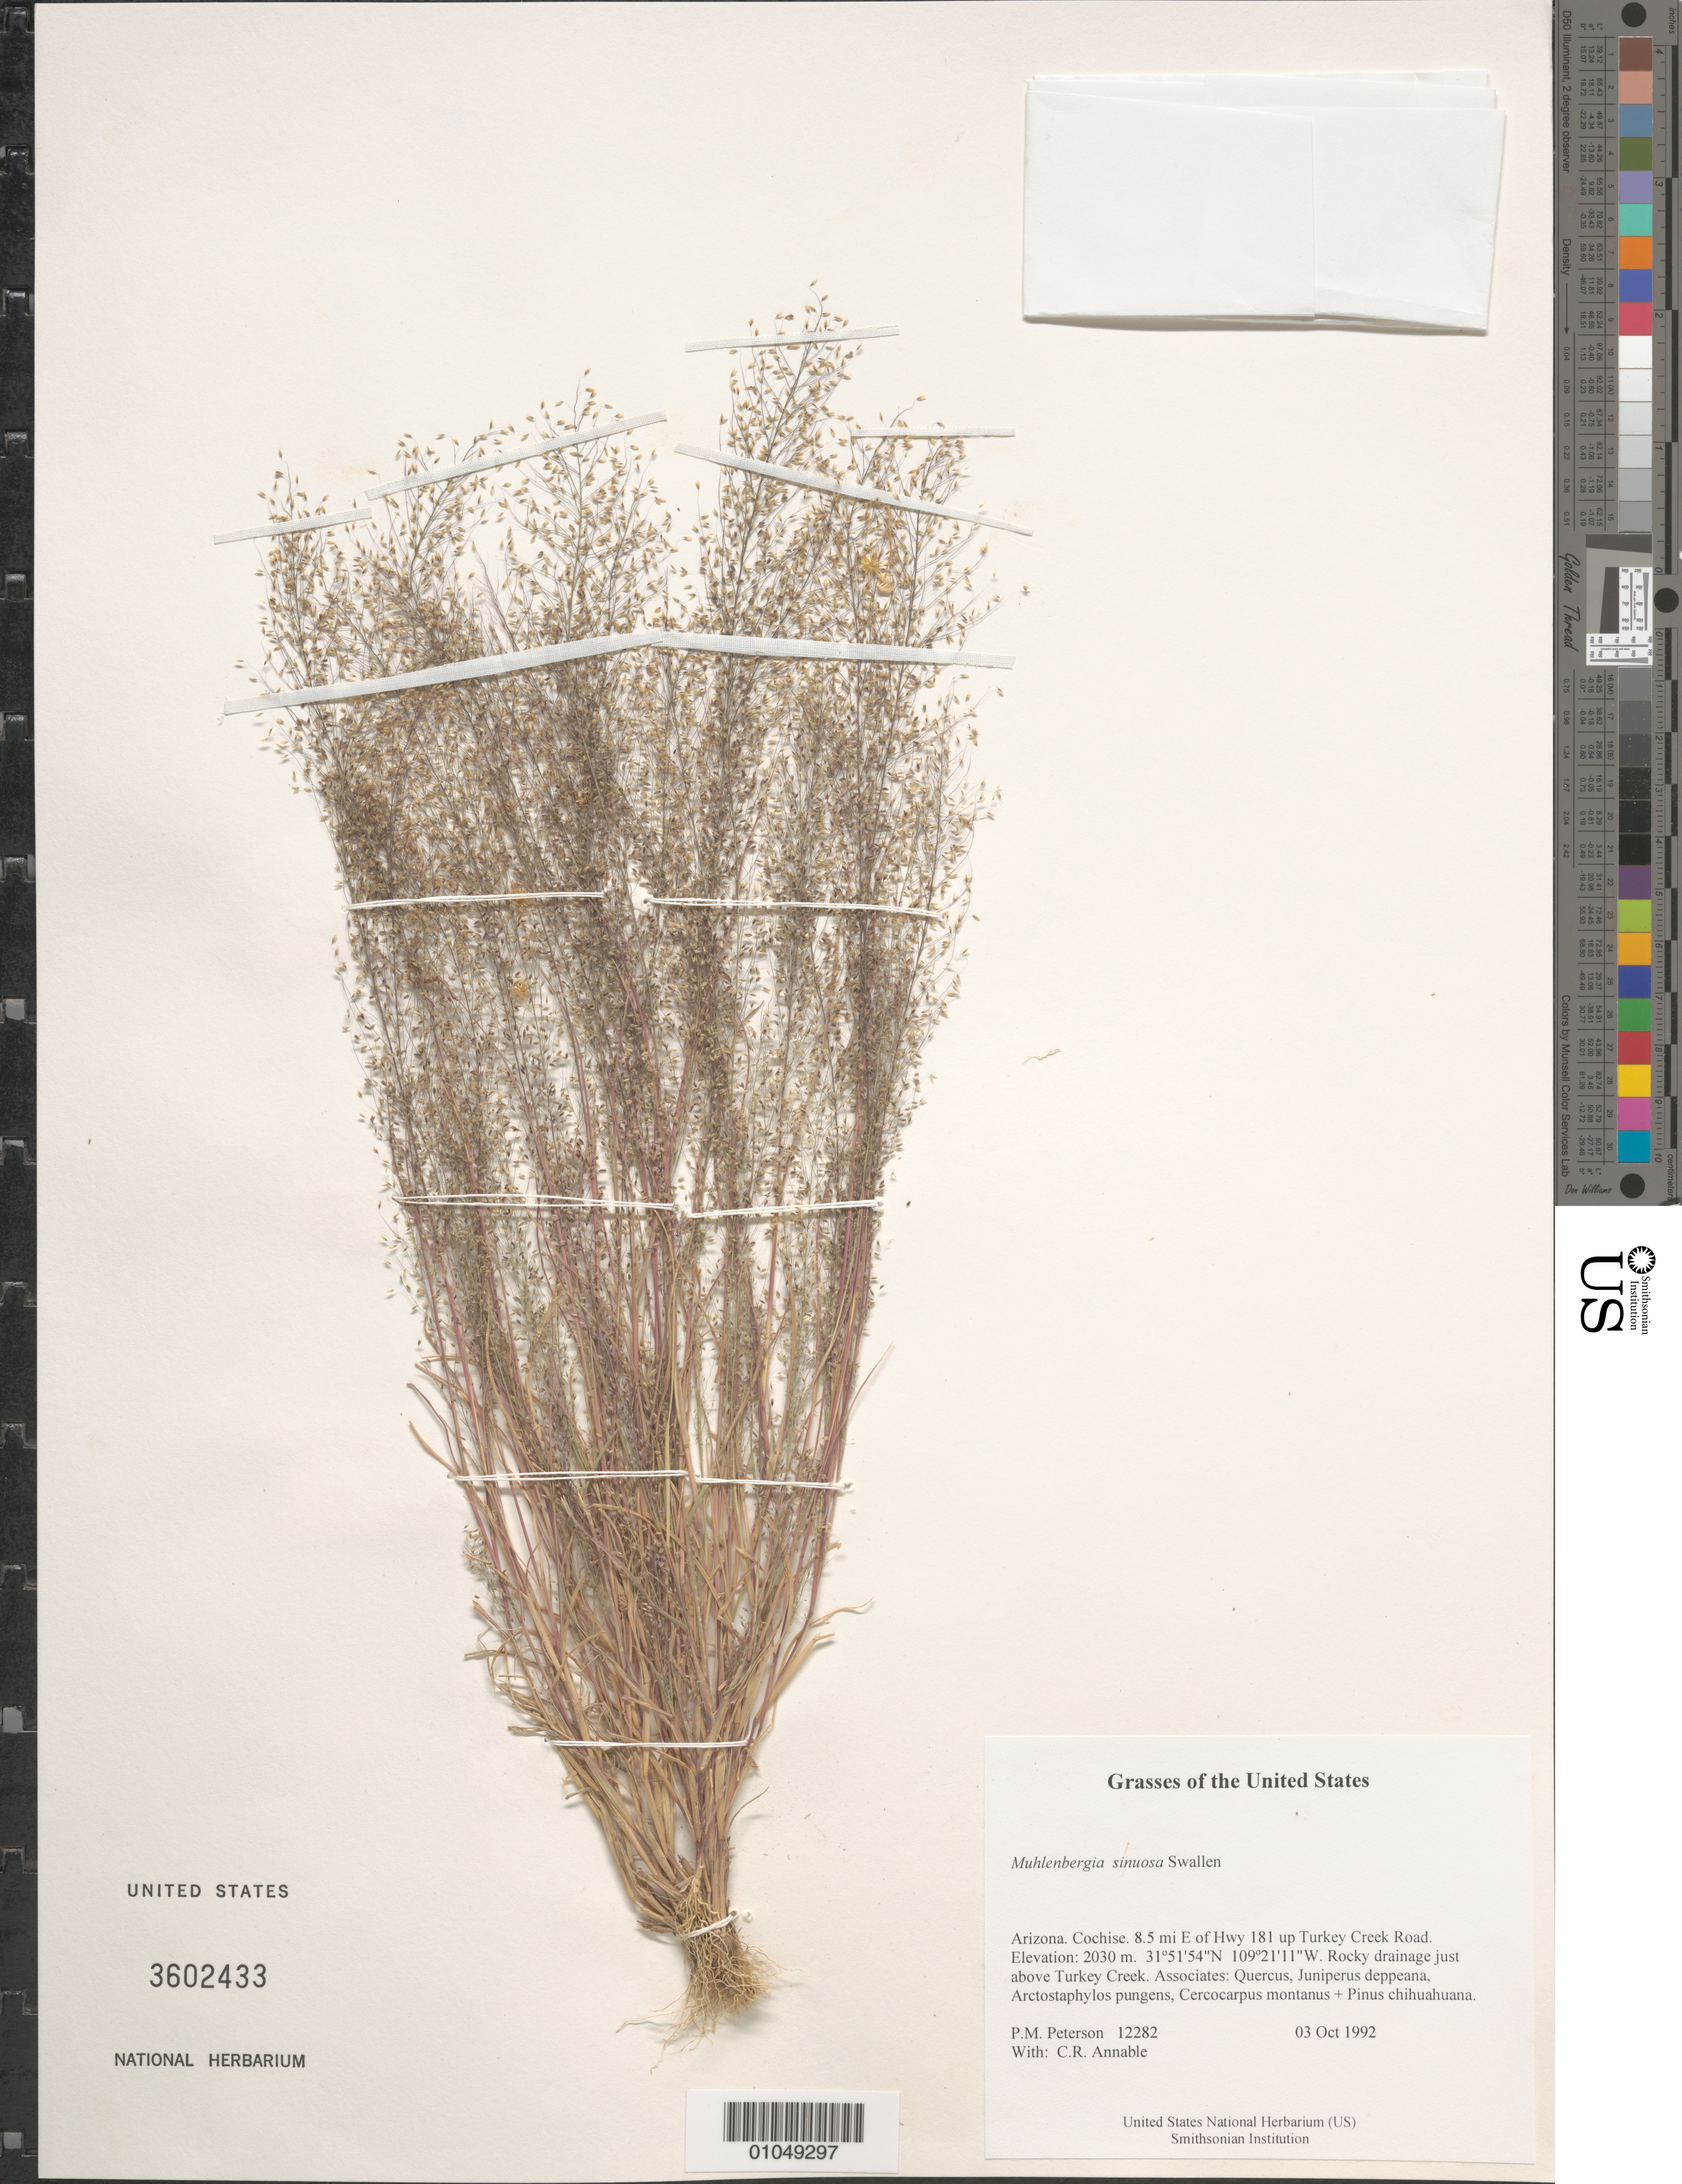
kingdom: Plantae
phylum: Tracheophyta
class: Liliopsida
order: Poales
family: Poaceae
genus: Muhlenbergia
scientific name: Muhlenbergia sinuosa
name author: Swallen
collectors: P. M. Peterson & C. R. Annable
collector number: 12282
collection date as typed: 03 Oct 1992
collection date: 1992-10-03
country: United States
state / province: Arizona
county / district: Cochise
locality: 8.5 mi E of Hwy 181 up Turkey Creek Road.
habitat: Rocky drainage just above Turkey Creek.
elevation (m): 2030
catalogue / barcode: US 3602433